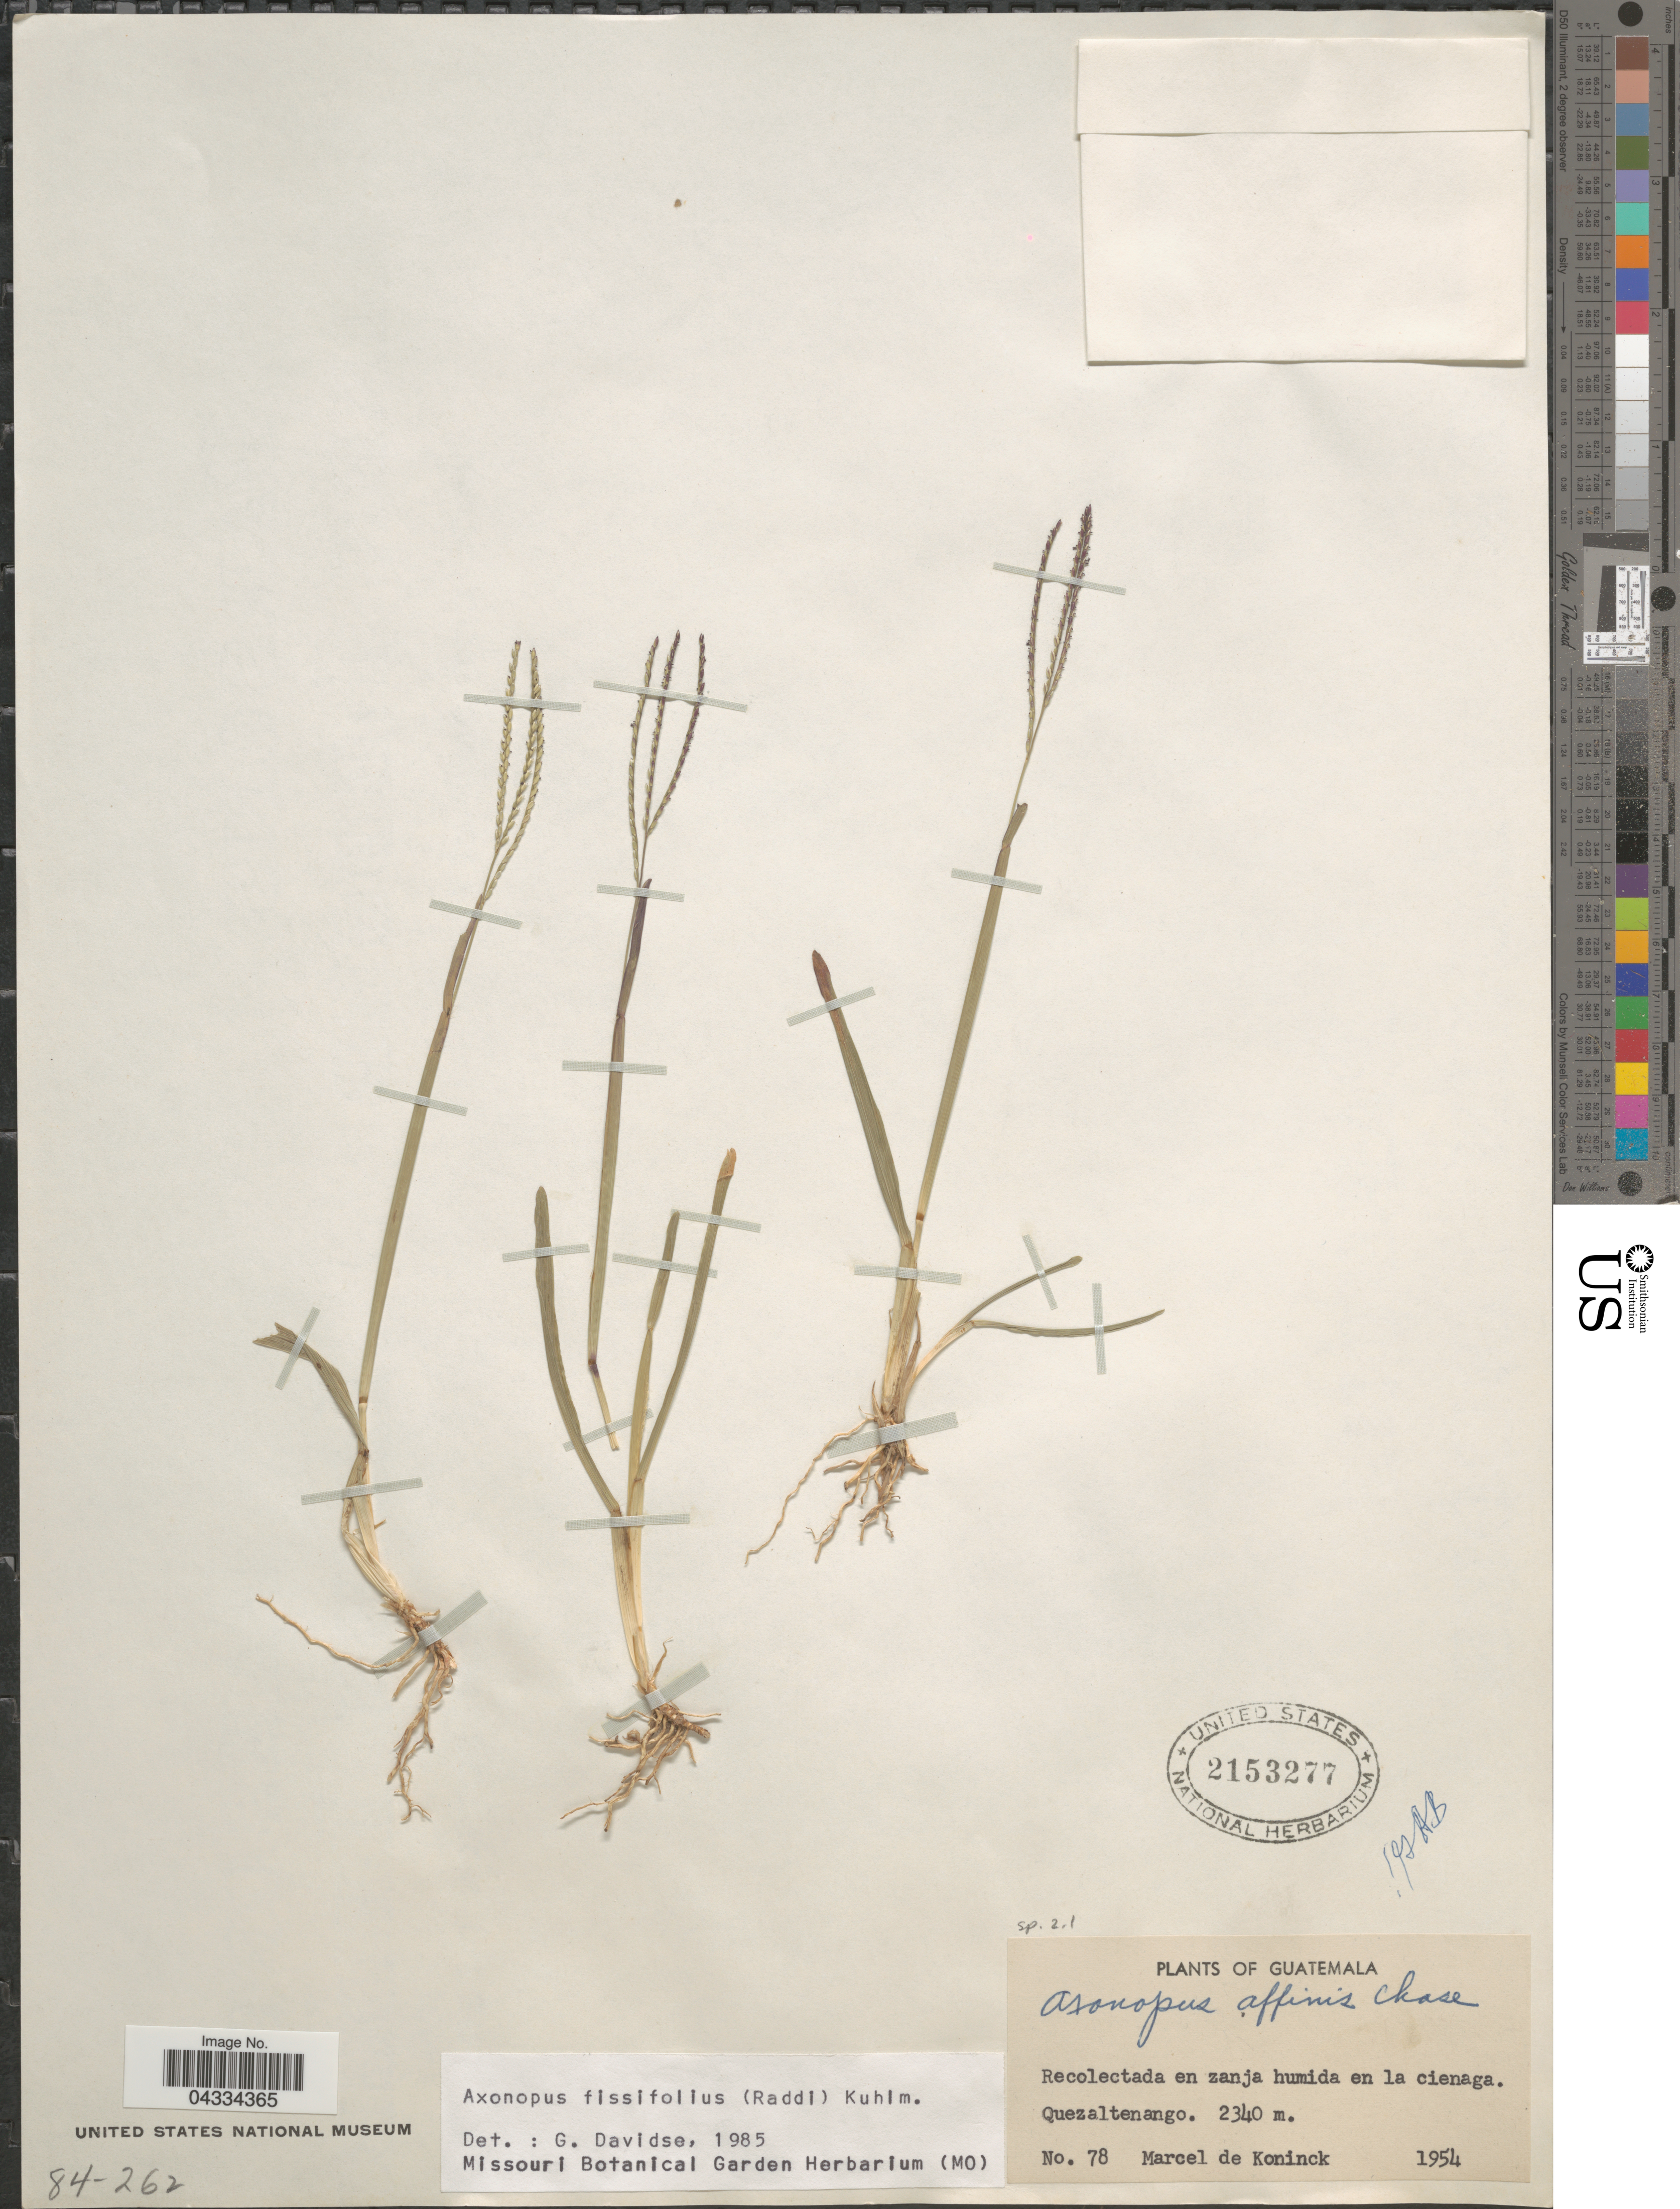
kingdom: Plantae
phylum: Tracheophyta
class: Liliopsida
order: Poales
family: Poaceae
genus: Axonopus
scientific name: Axonopus fissifolius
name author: (Raddi) Kuhlm.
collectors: M. Koninck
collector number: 78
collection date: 1954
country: Guatemala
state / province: Quetzaltenango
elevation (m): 2340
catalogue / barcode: US 2153277